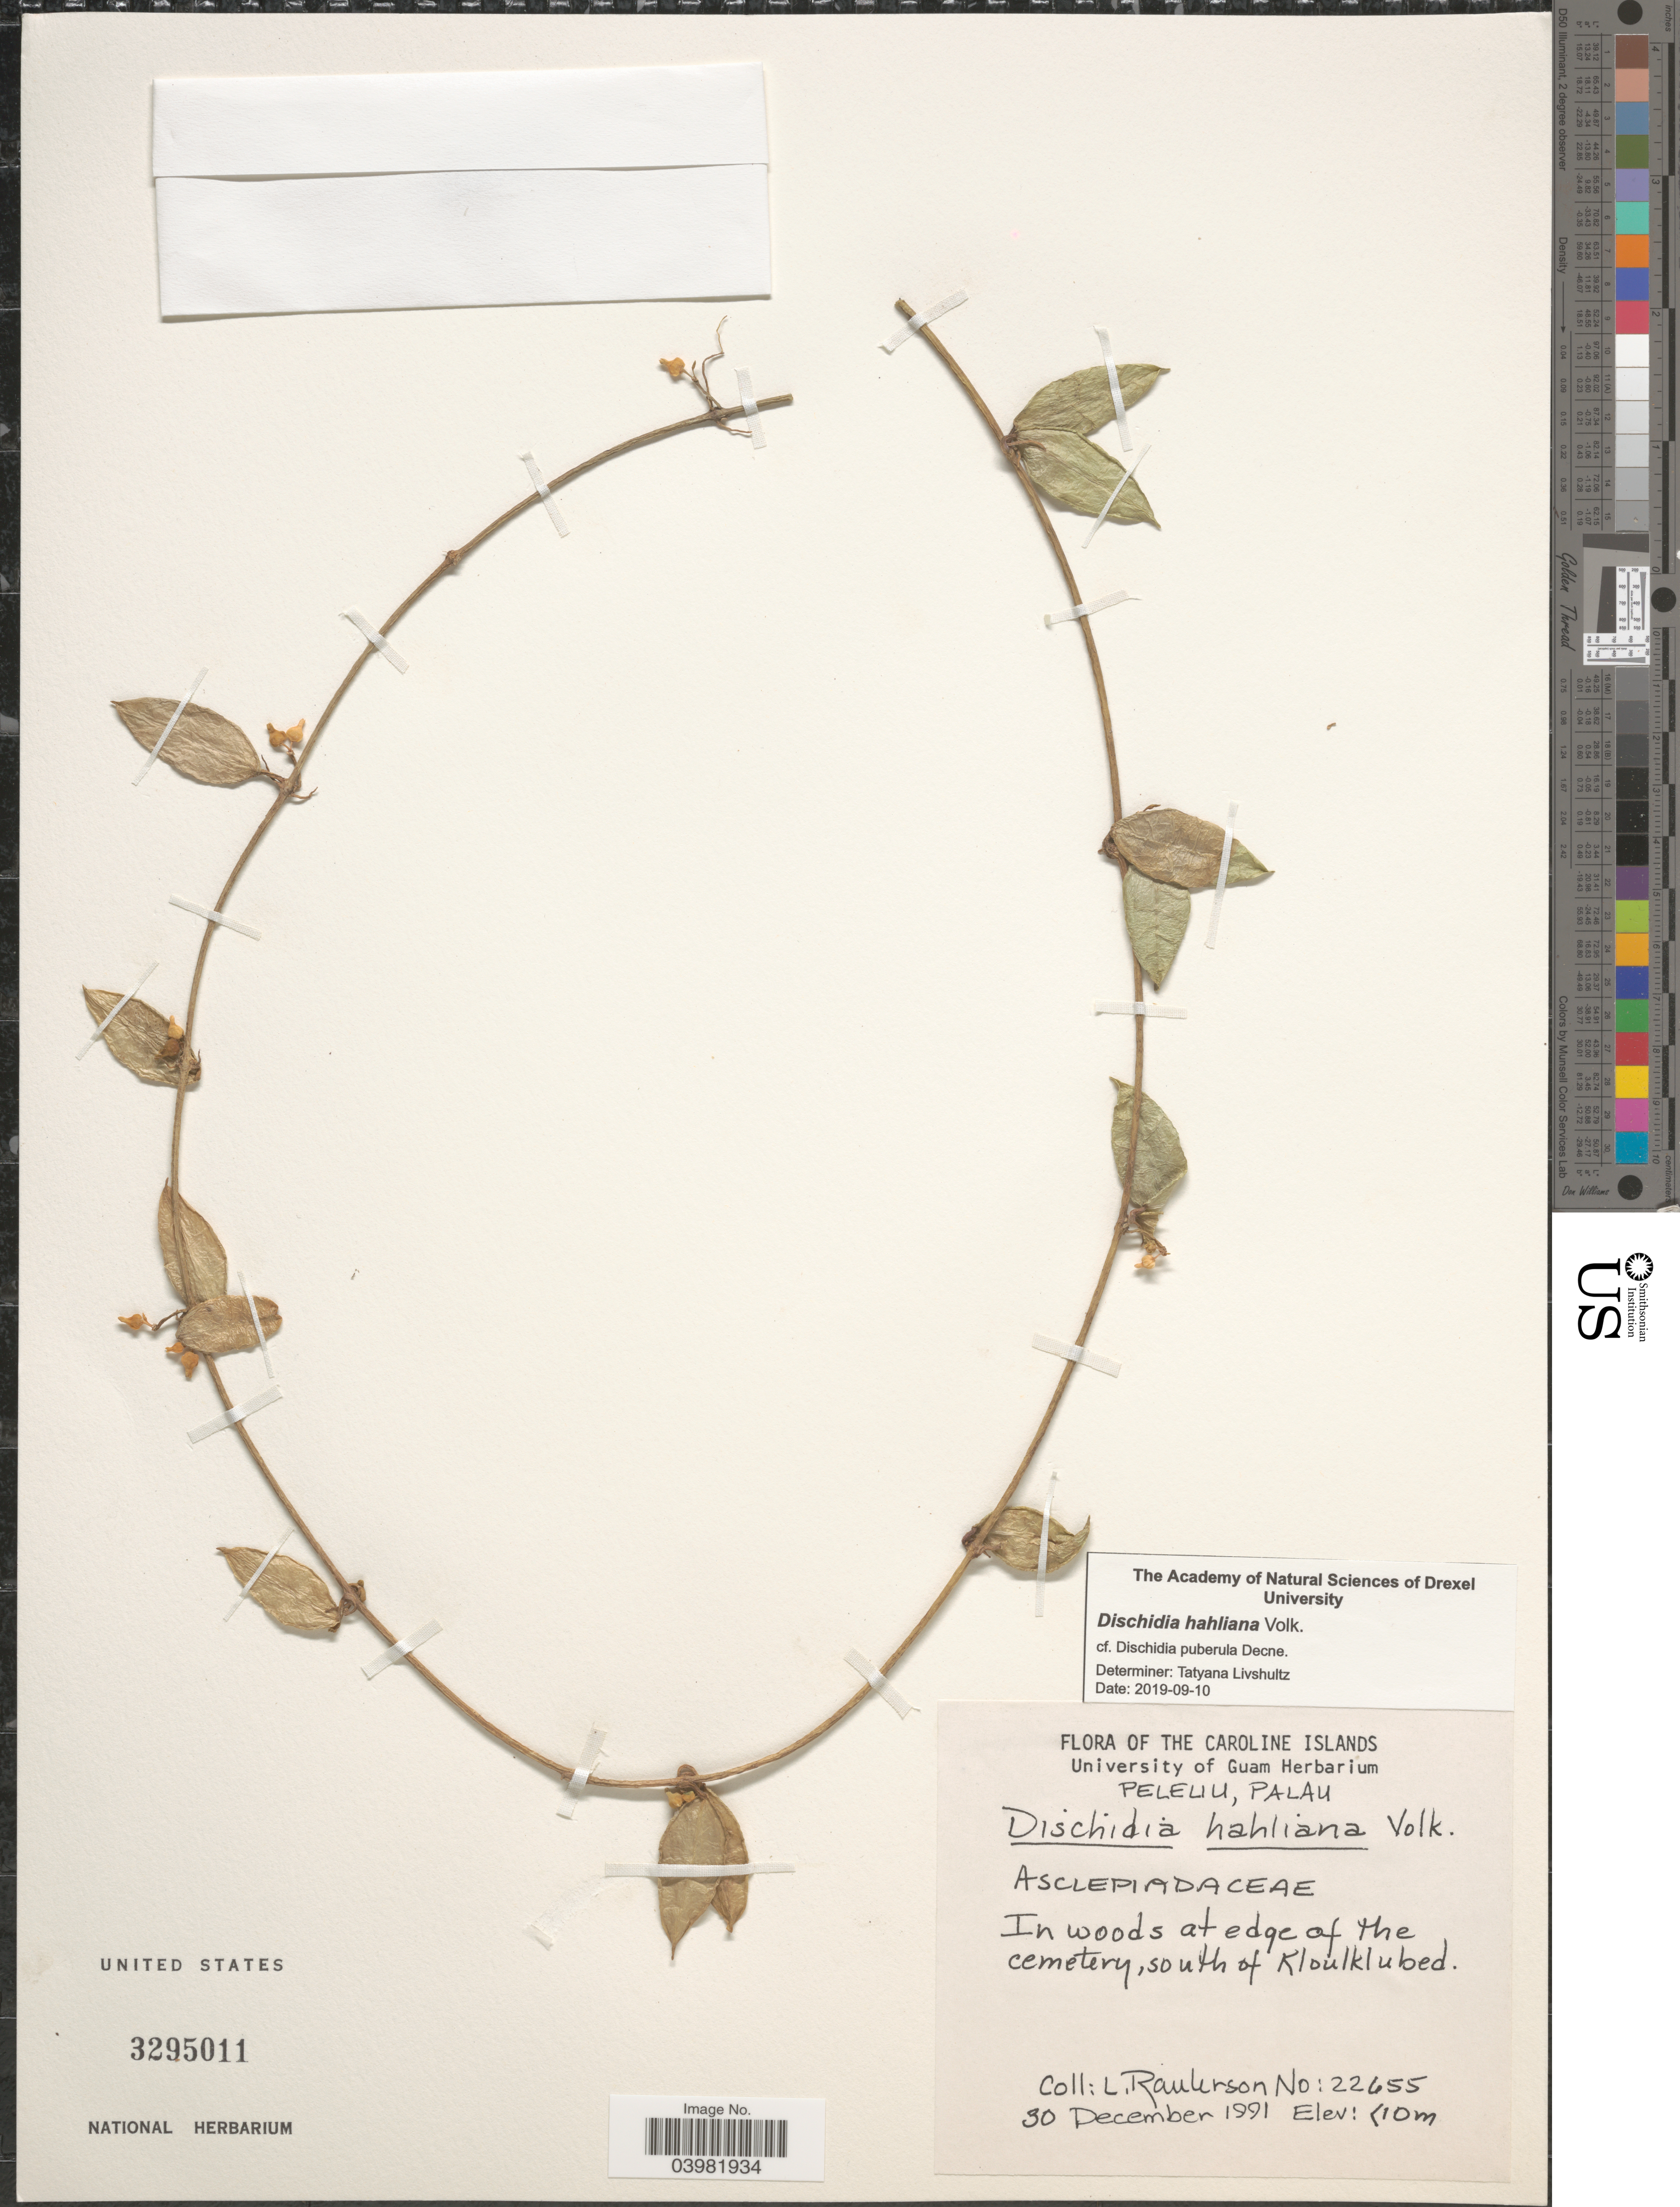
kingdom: Plantae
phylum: Tracheophyta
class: Magnoliopsida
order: Gentianales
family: Apocynaceae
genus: Dischidia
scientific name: Dischidia hahliana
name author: Volkens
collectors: L. Raulerson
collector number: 22655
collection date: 1991-12-30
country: Palau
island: Peleliu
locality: The Caroline Islands. Peliliu, Palau. At edge of the cemetery, south of Kloulklubed.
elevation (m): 10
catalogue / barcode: US 3295011